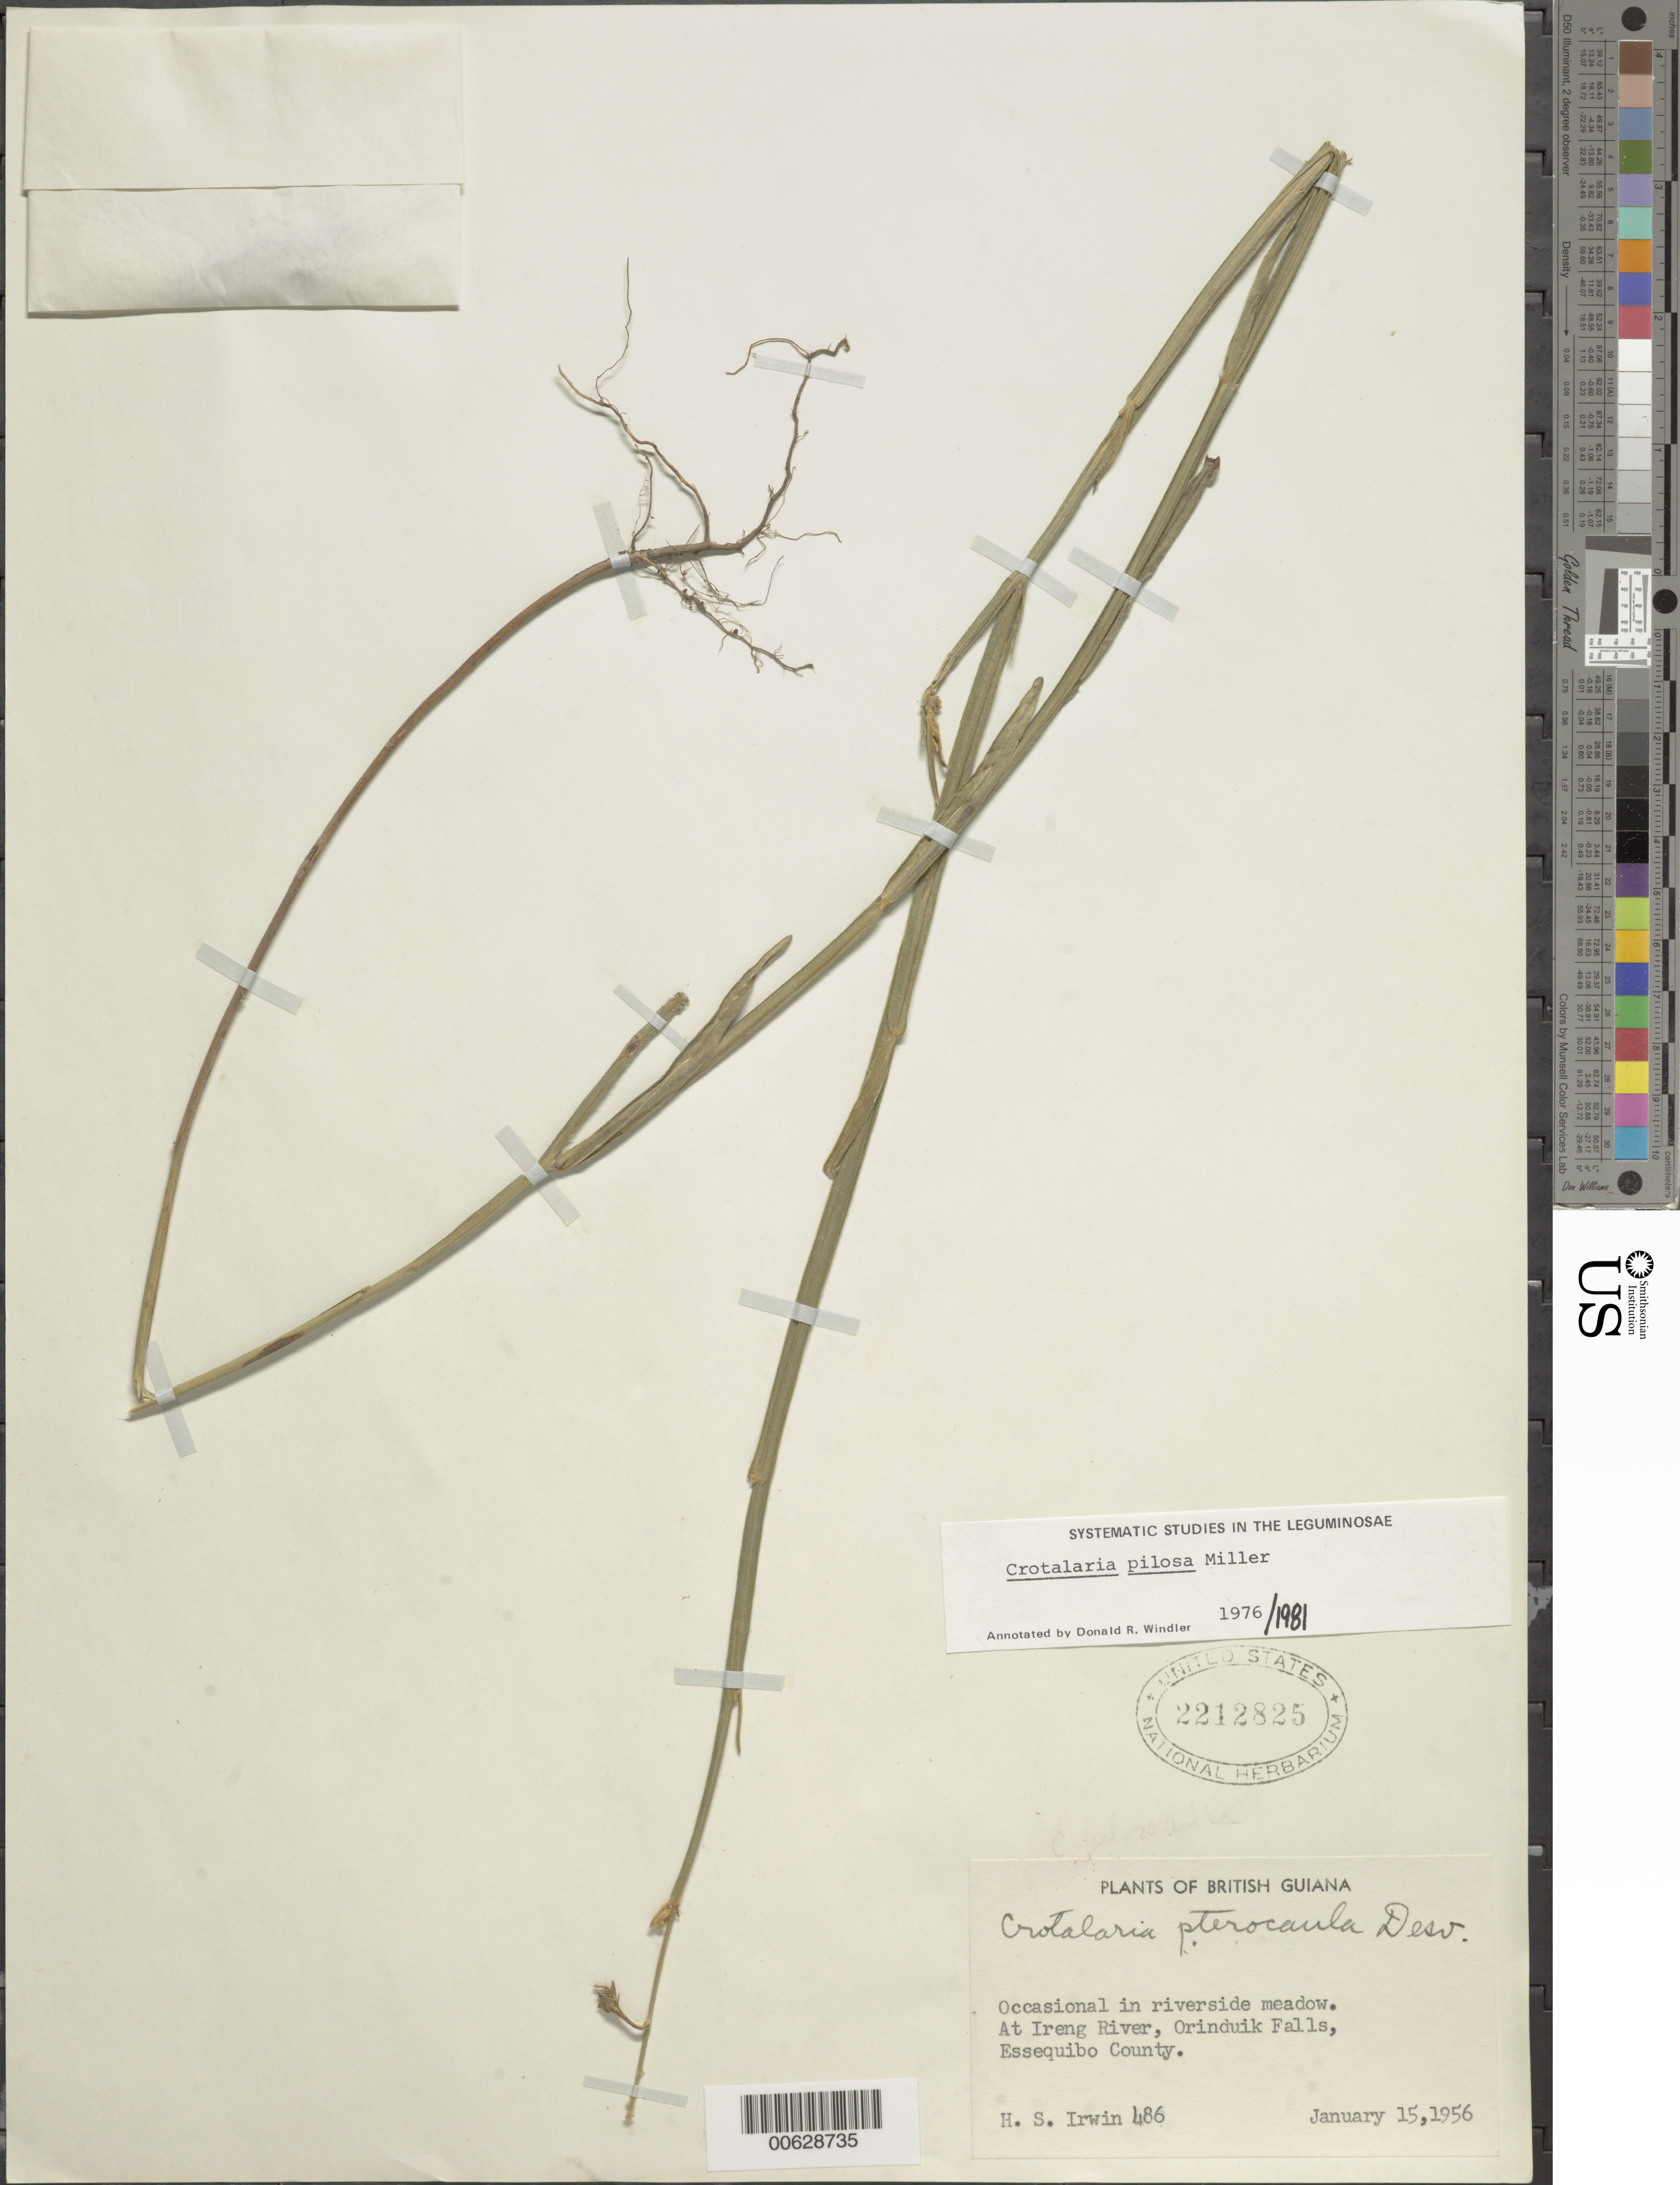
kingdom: Plantae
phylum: Tracheophyta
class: Magnoliopsida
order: Fabales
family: Fabaceae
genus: Crotalaria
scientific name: Crotalaria pilosa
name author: Mill.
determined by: Windler, D. R.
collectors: H. Irwin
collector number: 486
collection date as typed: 15-Jan-56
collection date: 1956-01-15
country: Guyana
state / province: Potaro-Siparuni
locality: Ireng R., Orinduik Falls, Essequibo County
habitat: Riverside meadow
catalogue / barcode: US 2212825